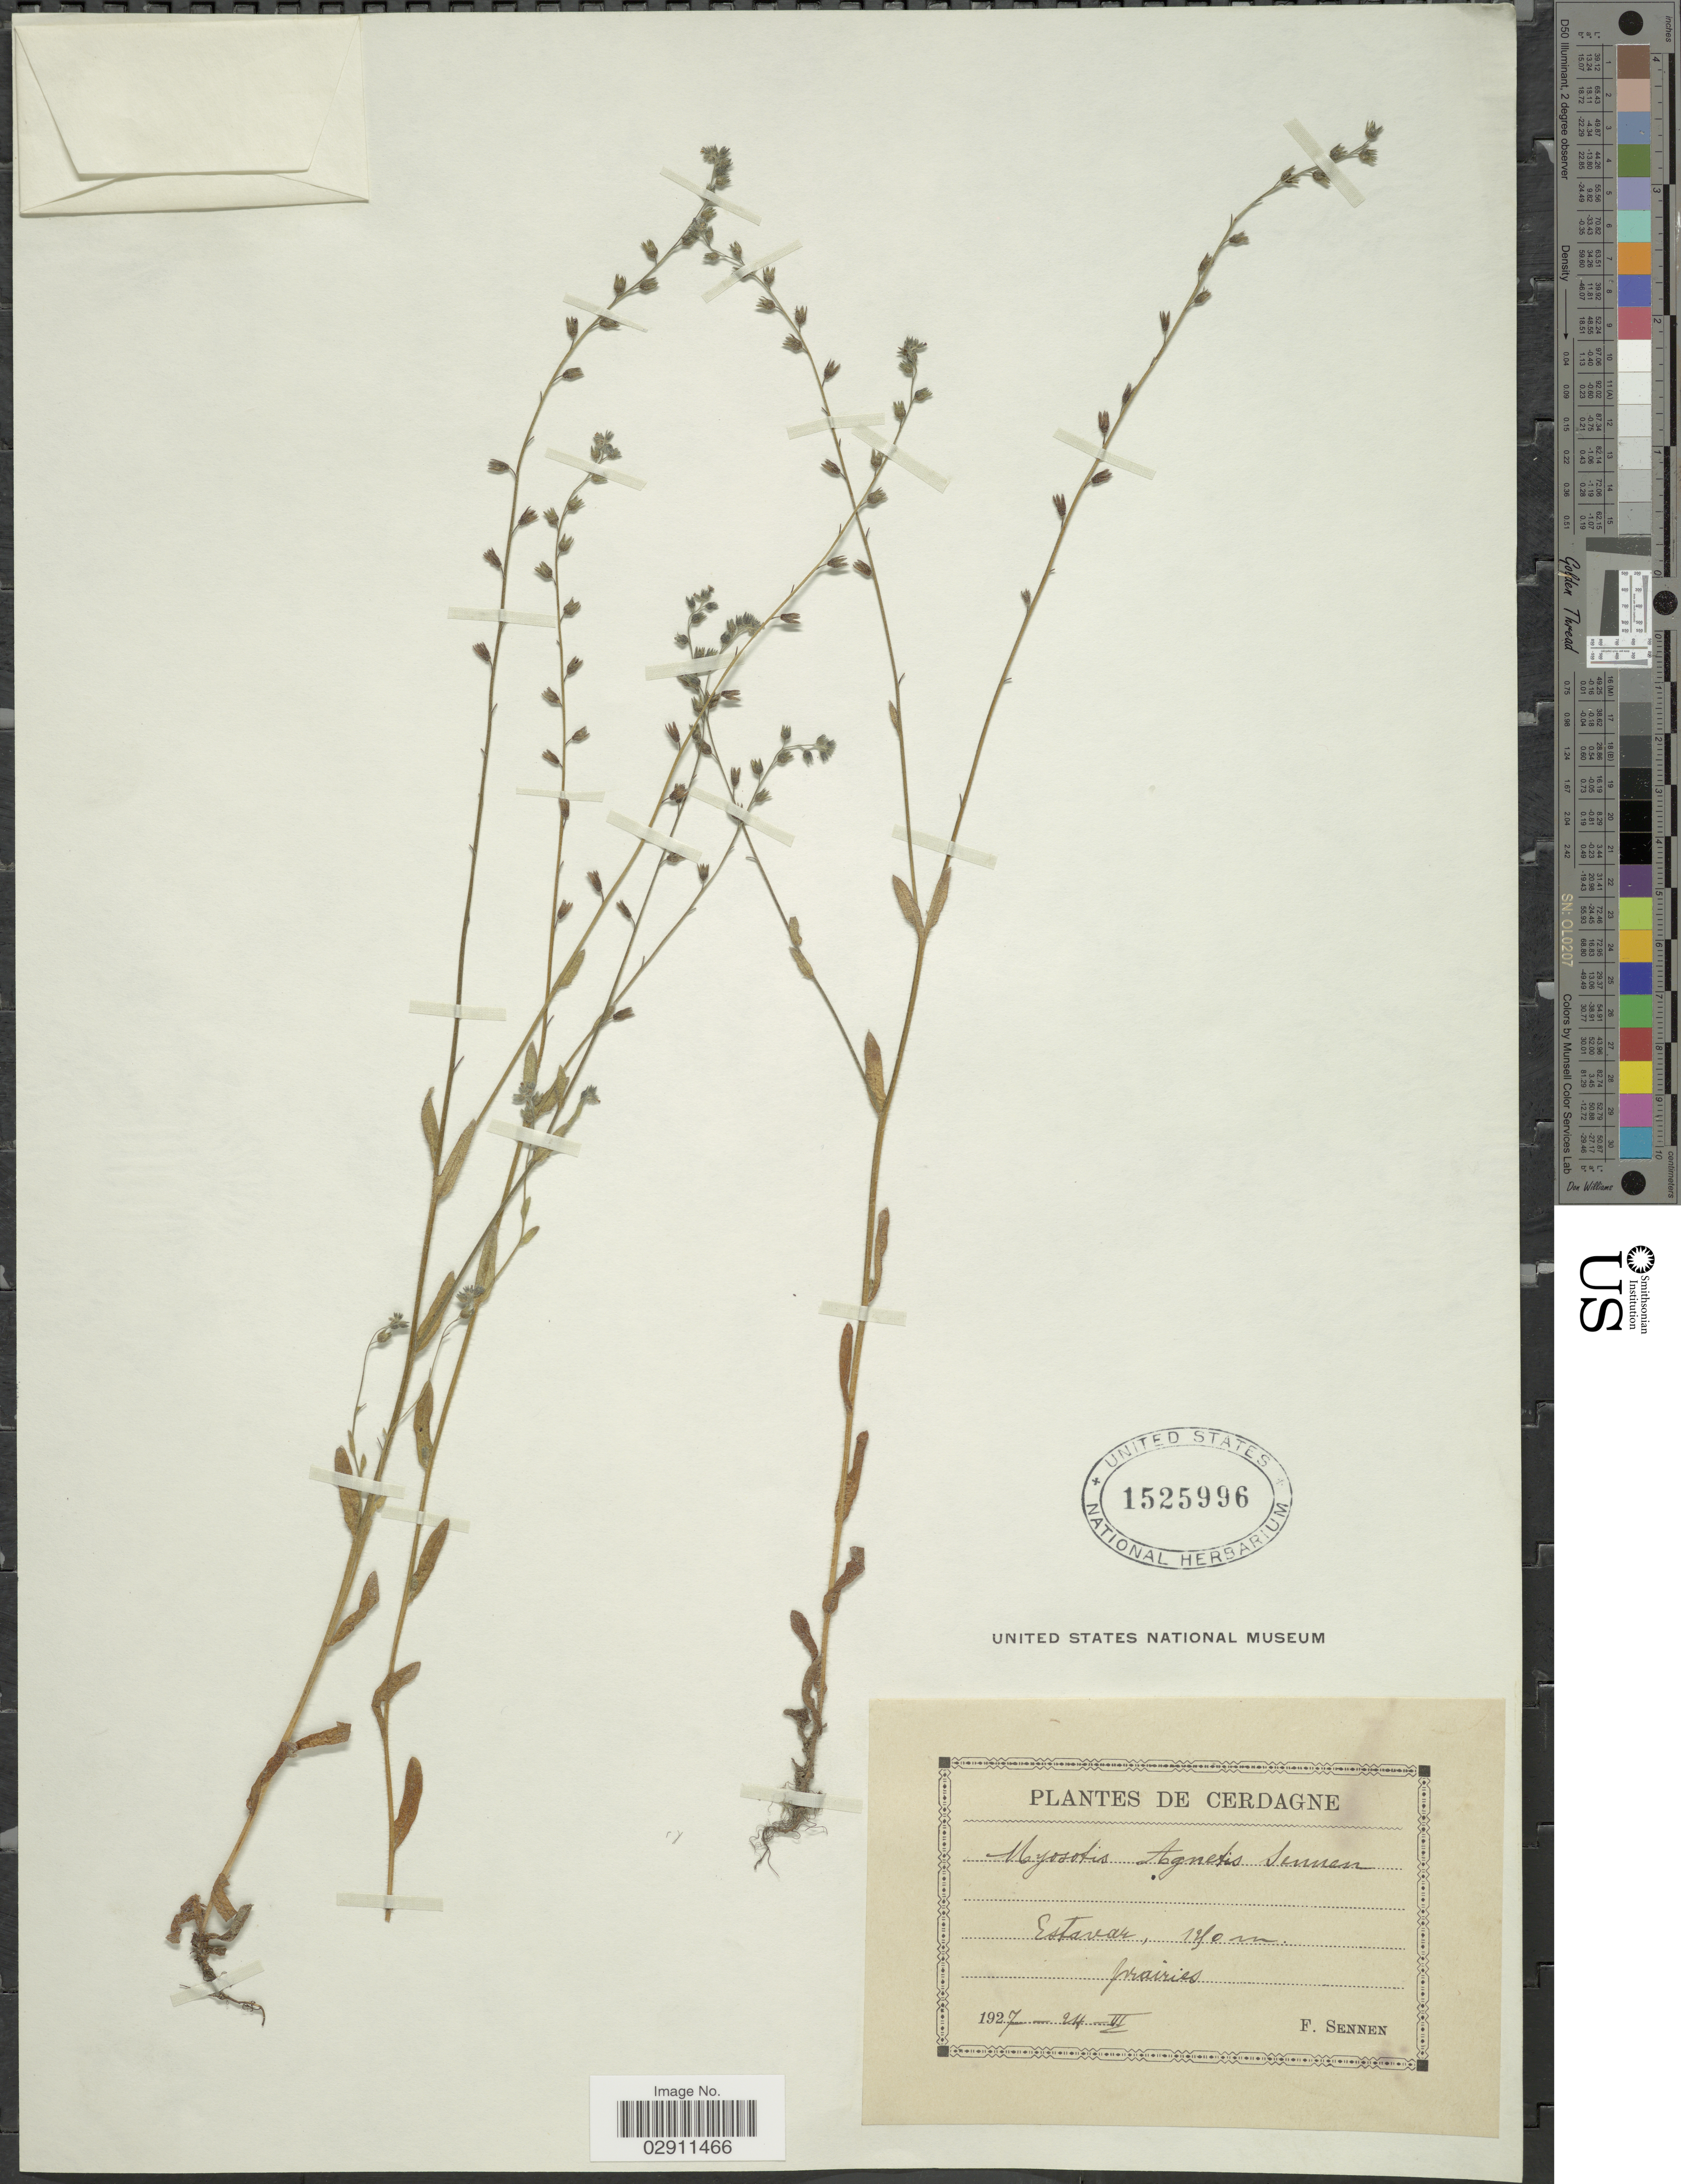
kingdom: Plantae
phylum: Tracheophyta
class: Magnoliopsida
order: Boraginales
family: Boraginaceae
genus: Myosotis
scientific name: Myosotis agnetis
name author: Sennen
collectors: E. Sennen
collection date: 1927-06-24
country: Spain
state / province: Islas Baleares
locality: Cerdagne, Estavar.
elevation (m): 1250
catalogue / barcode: US 1525996